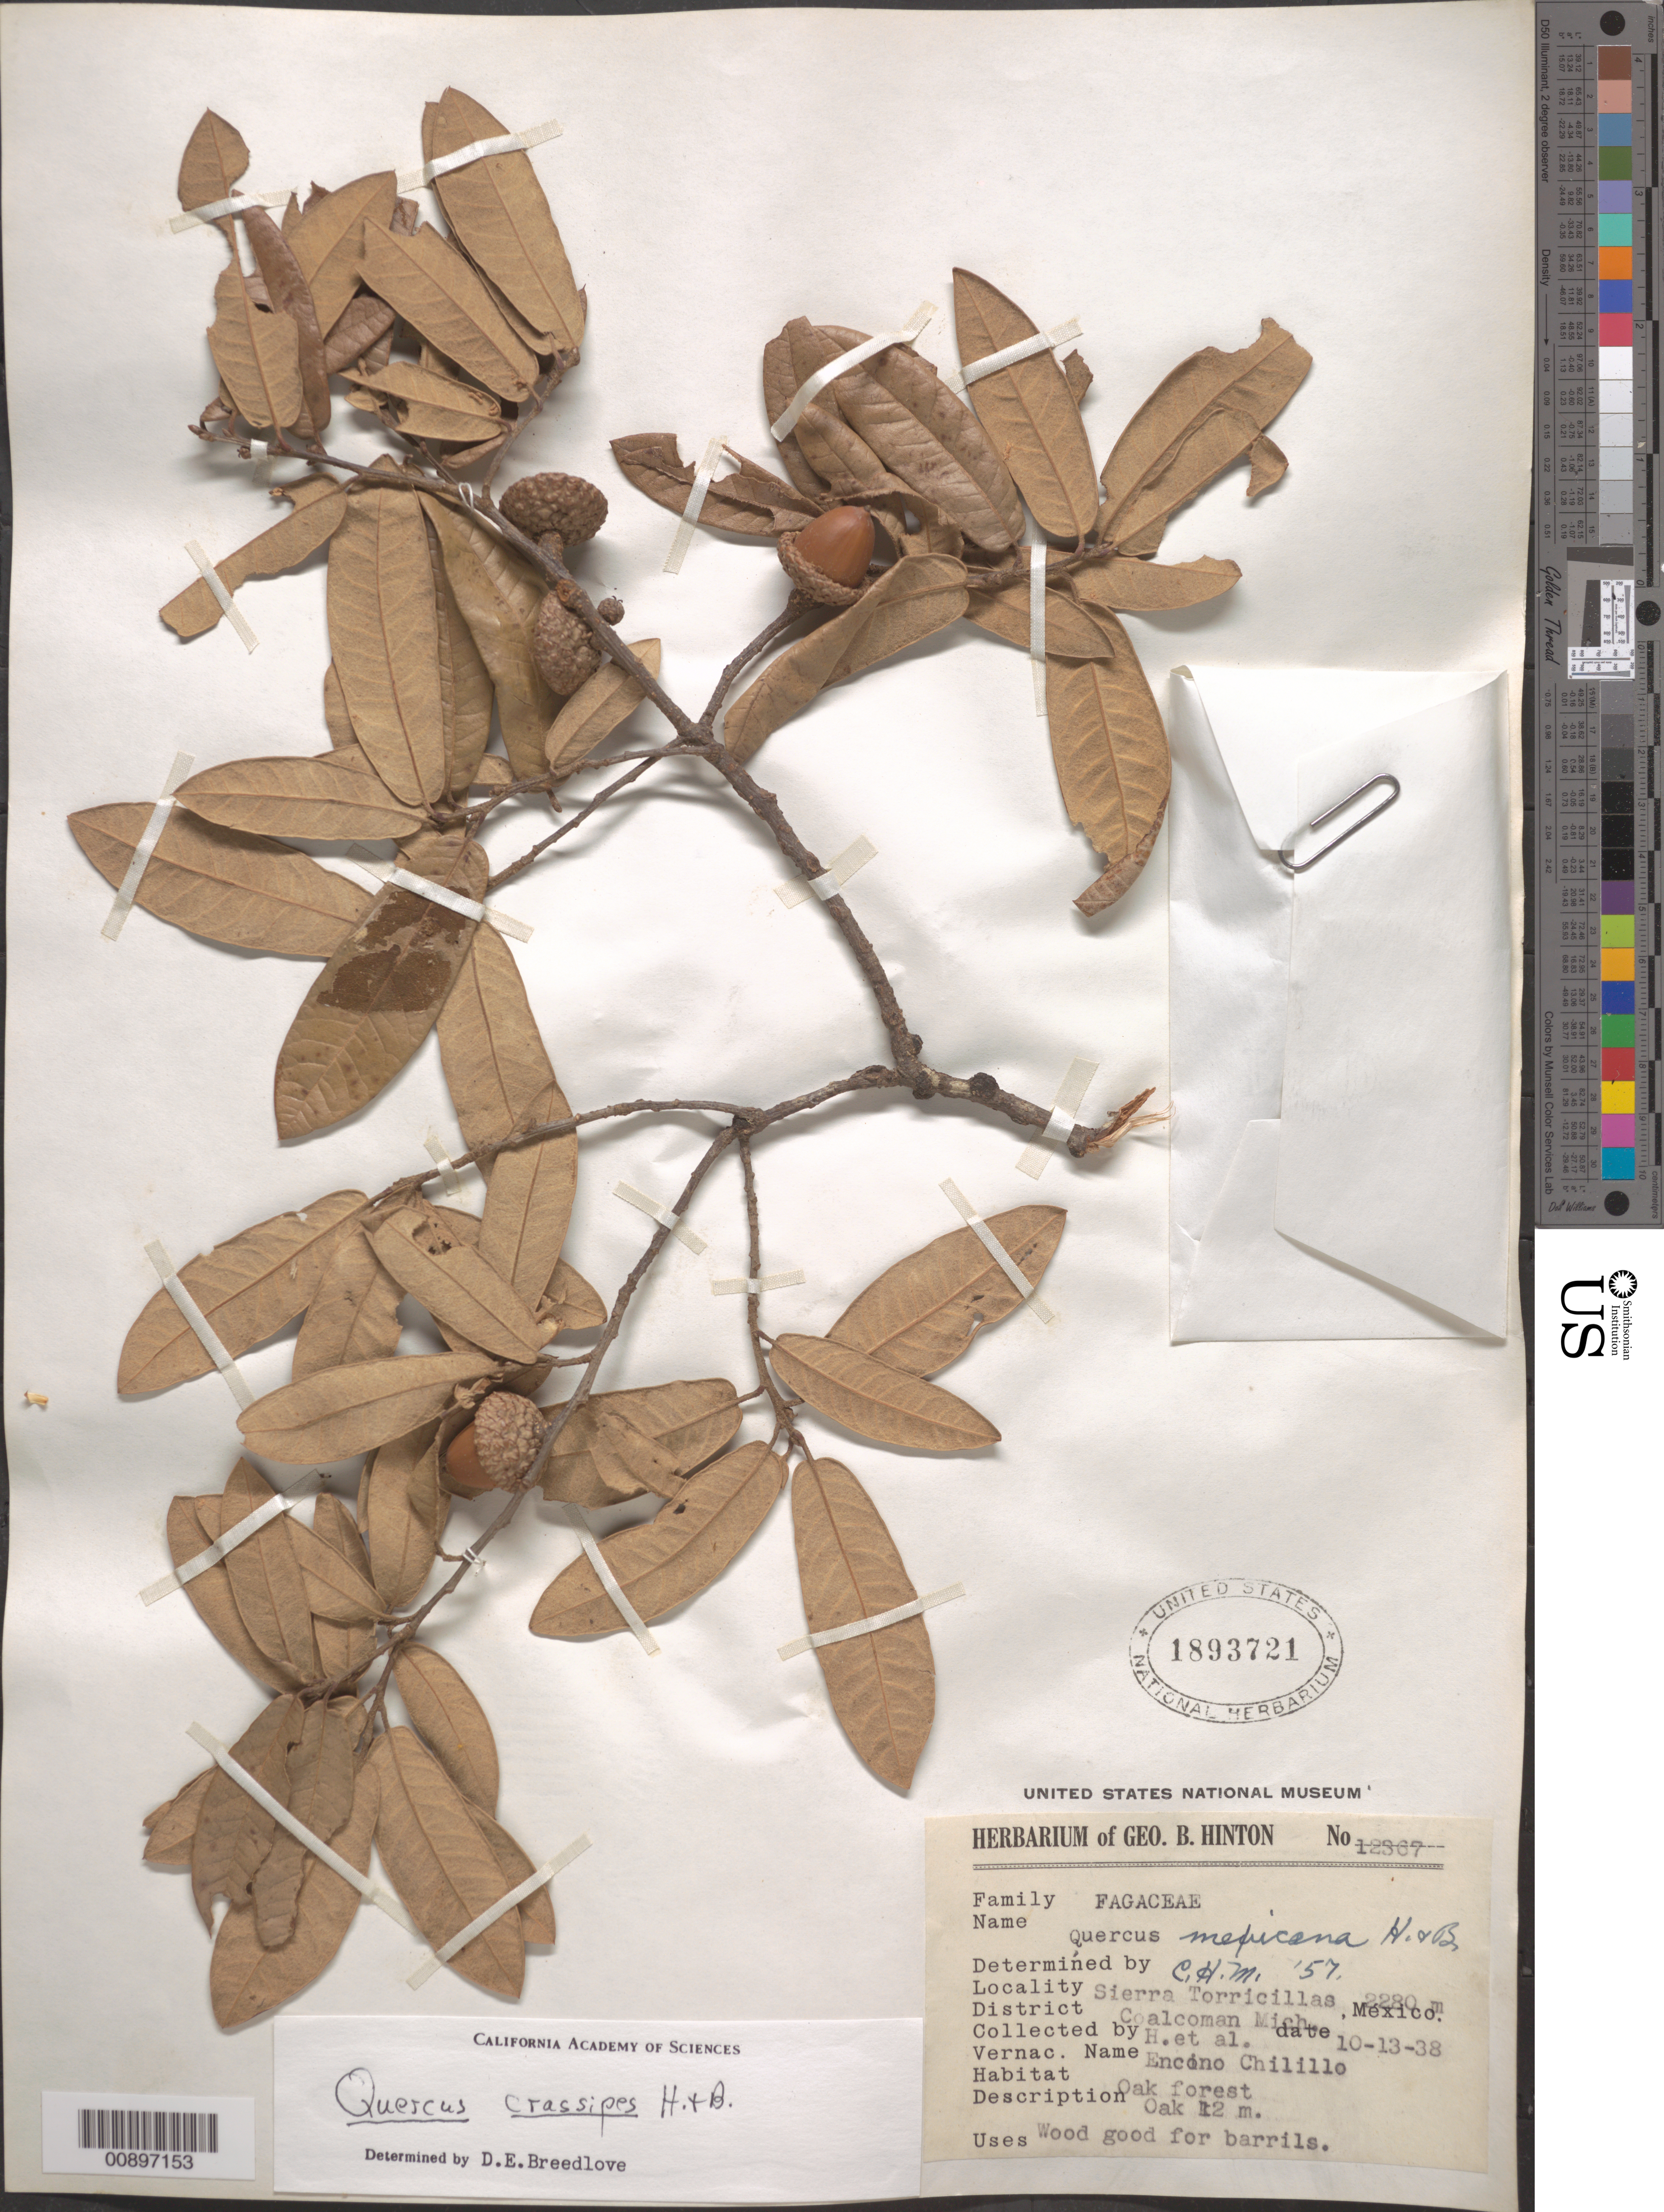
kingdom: Plantae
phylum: Tracheophyta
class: Magnoliopsida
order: Fagales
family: Fagaceae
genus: Quercus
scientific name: Quercus crassipes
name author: Humb. & Bonpl.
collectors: G. B. Hinton & et al.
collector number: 12367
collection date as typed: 13 Oct 1938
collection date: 1938-10-13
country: Mexico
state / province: Michoacán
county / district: Coalcomán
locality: Sierra Torricillas, District Coalcomán, Michoacán.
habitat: Oak forest.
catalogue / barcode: US 1893721